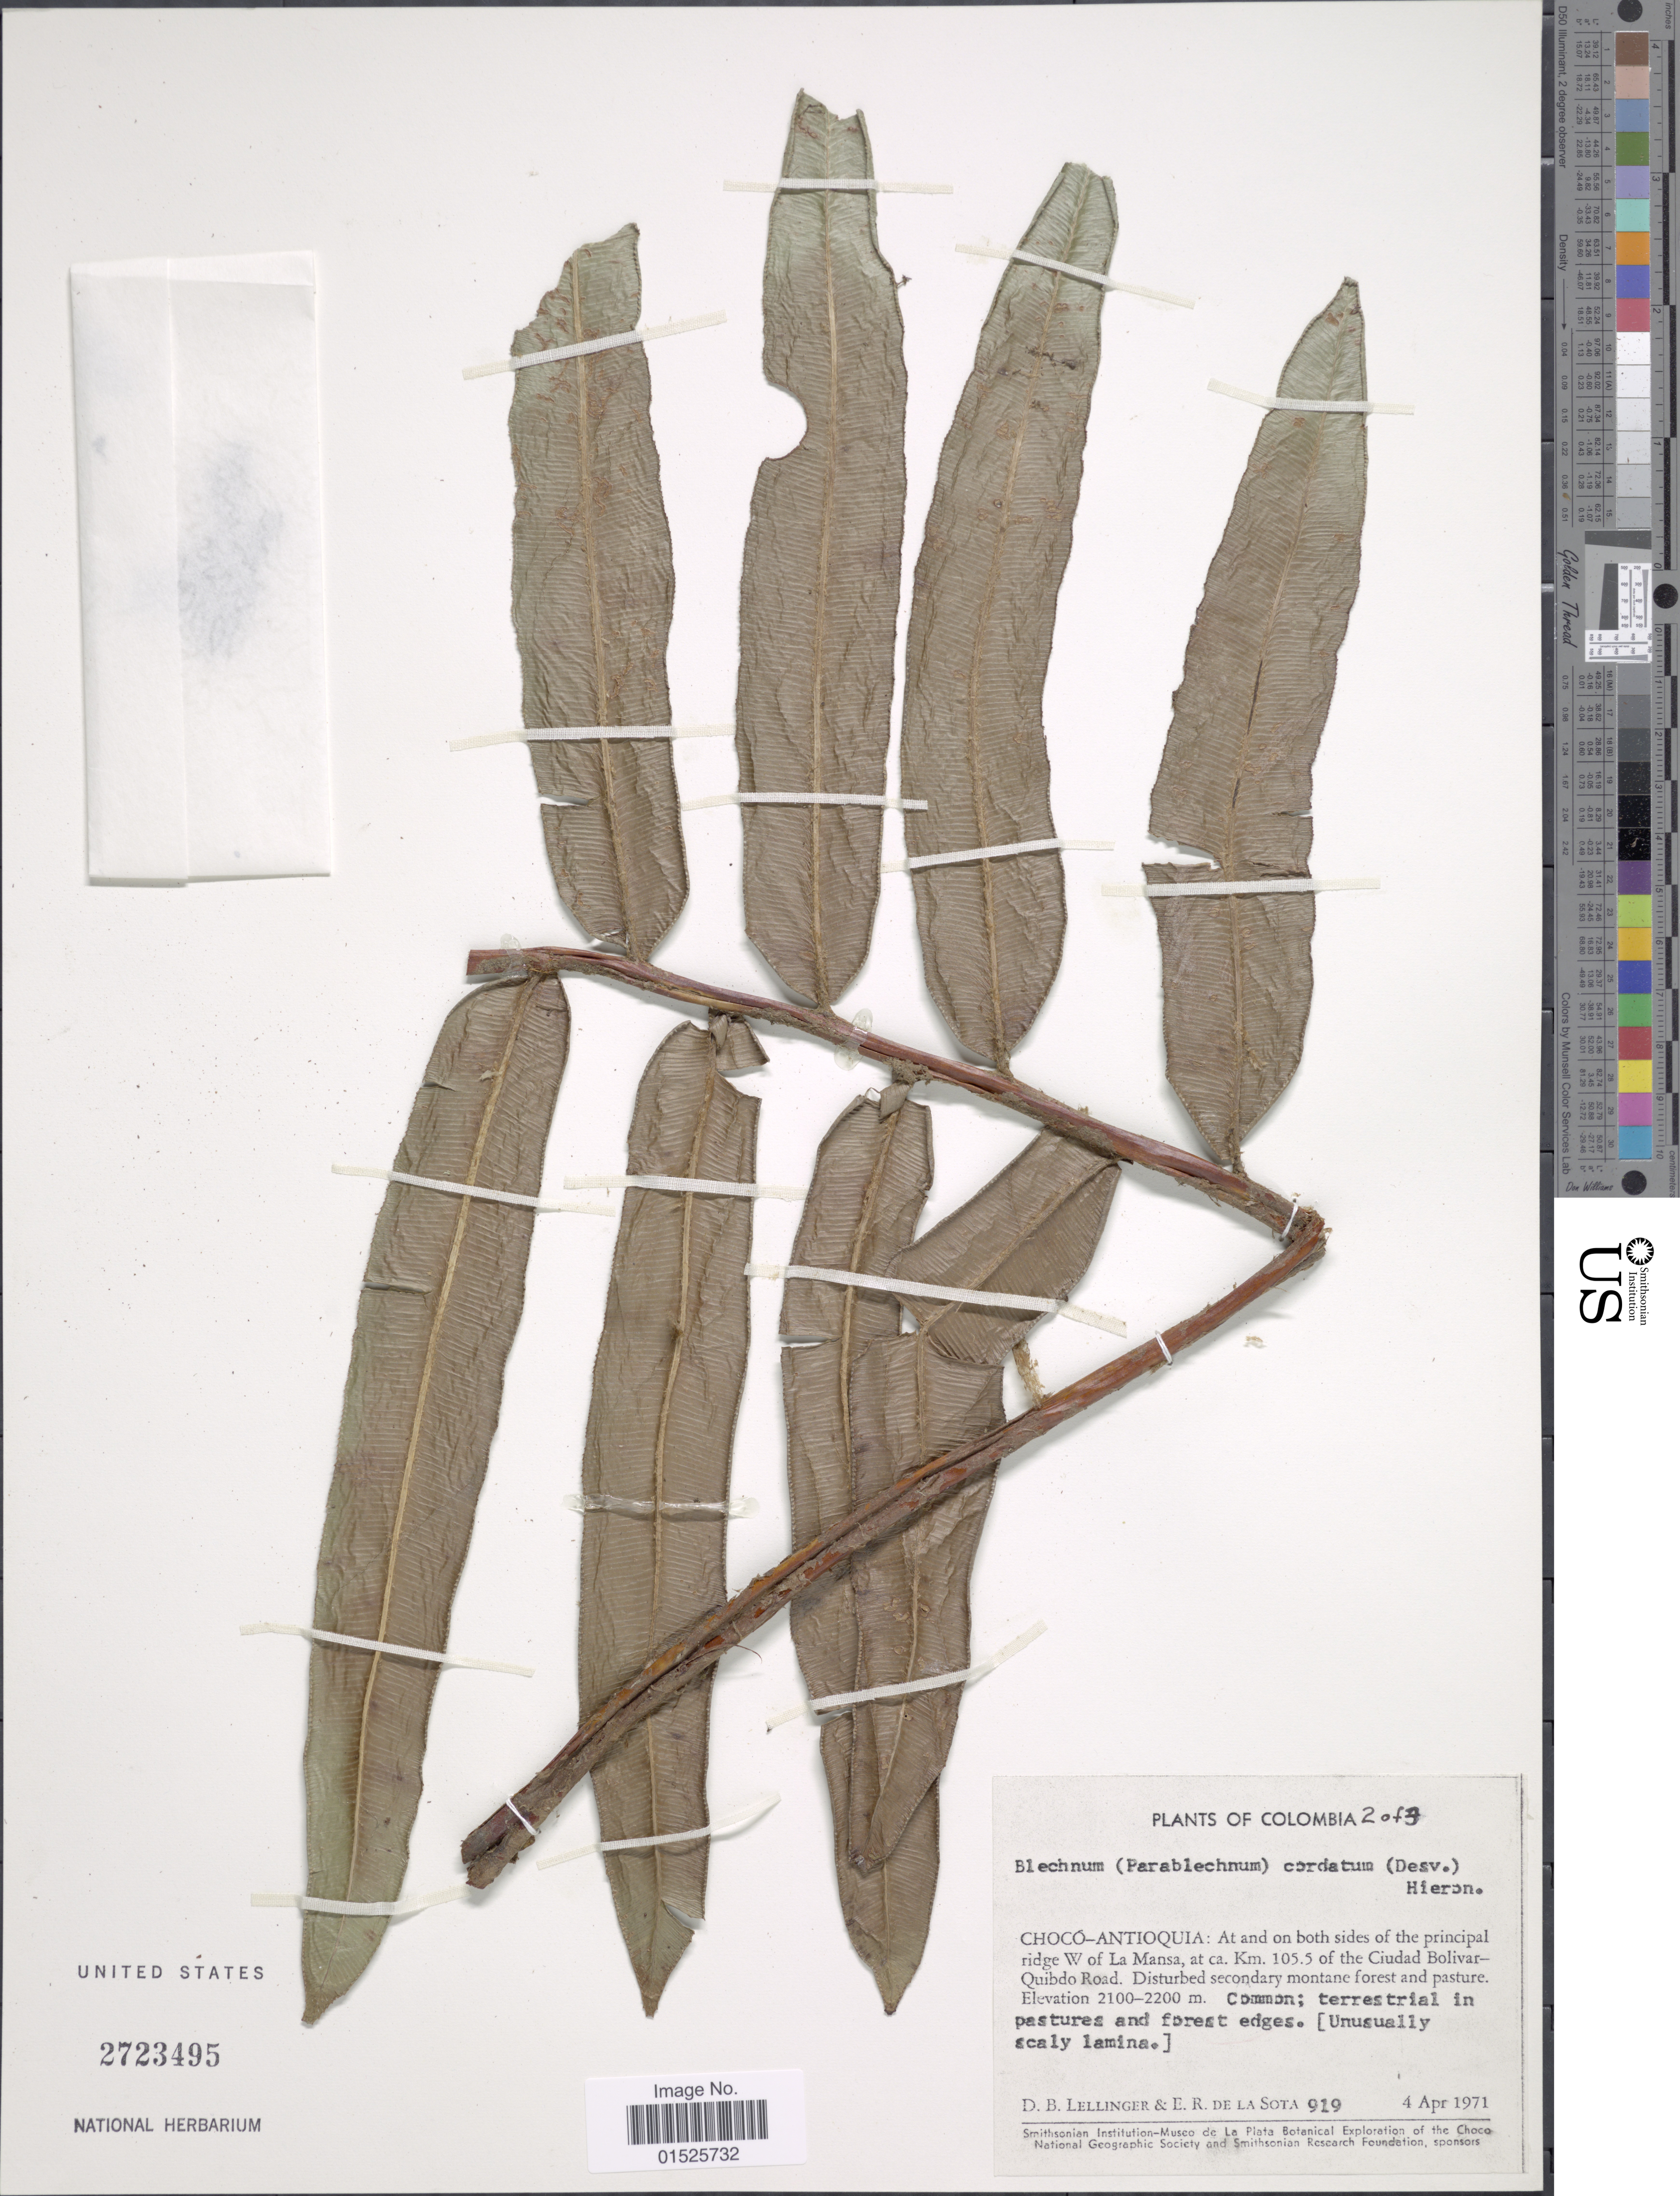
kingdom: Plantae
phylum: Tracheophyta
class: Polypodiopsida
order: Polypodiales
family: Blechnaceae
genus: Blechnum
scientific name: Blechnum cordatum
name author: (Desv.) Hieron.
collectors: D. B. Lellinger & E. R. de la Sota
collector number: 919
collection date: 1971-04-04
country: Colombia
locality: Chocó-Antioquia: At and on both sides of the ridge W of La Mansa, at ca. Km 105.5 of the Ciudad Bolivar-Quibdo Road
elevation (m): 2100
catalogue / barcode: US 2723495